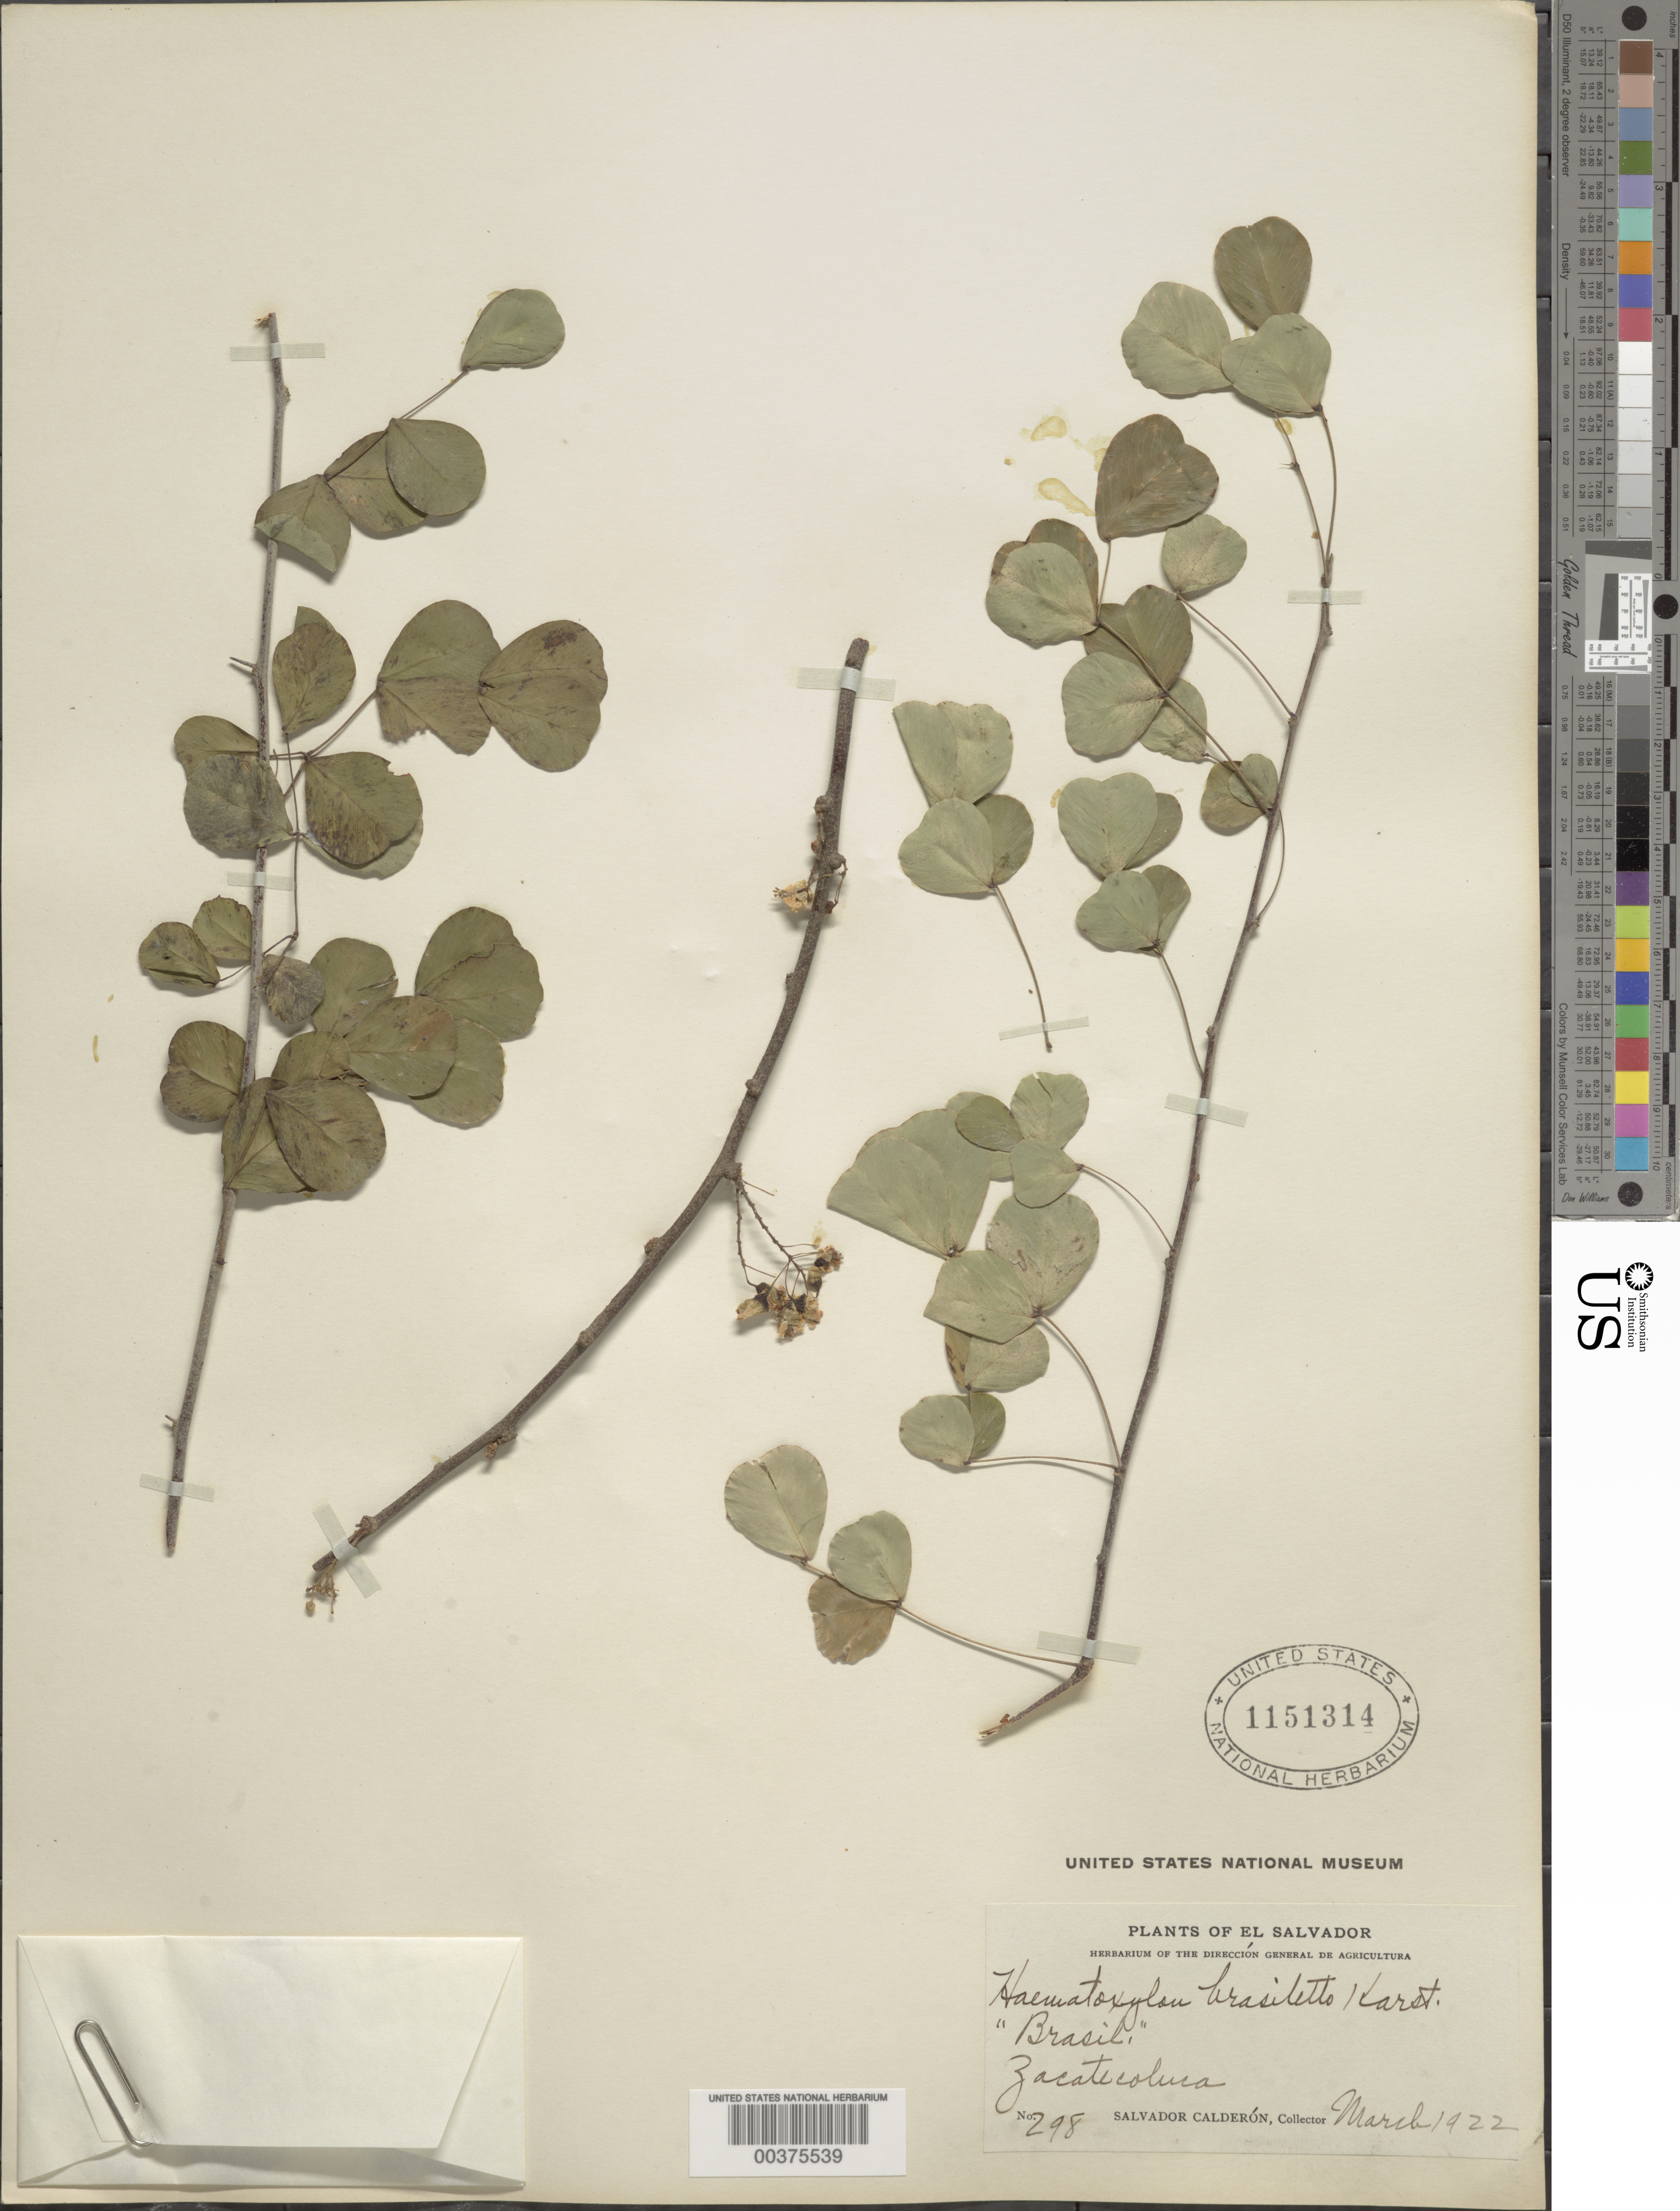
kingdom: Plantae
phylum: Tracheophyta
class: Magnoliopsida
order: Fabales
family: Fabaceae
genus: Haematoxylum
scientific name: Haematoxylum brasiletto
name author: H. Karst.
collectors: S. Calderón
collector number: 298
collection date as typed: Mar 1922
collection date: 1922-03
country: El Salvador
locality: Zacatecolura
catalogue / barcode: US 1151314